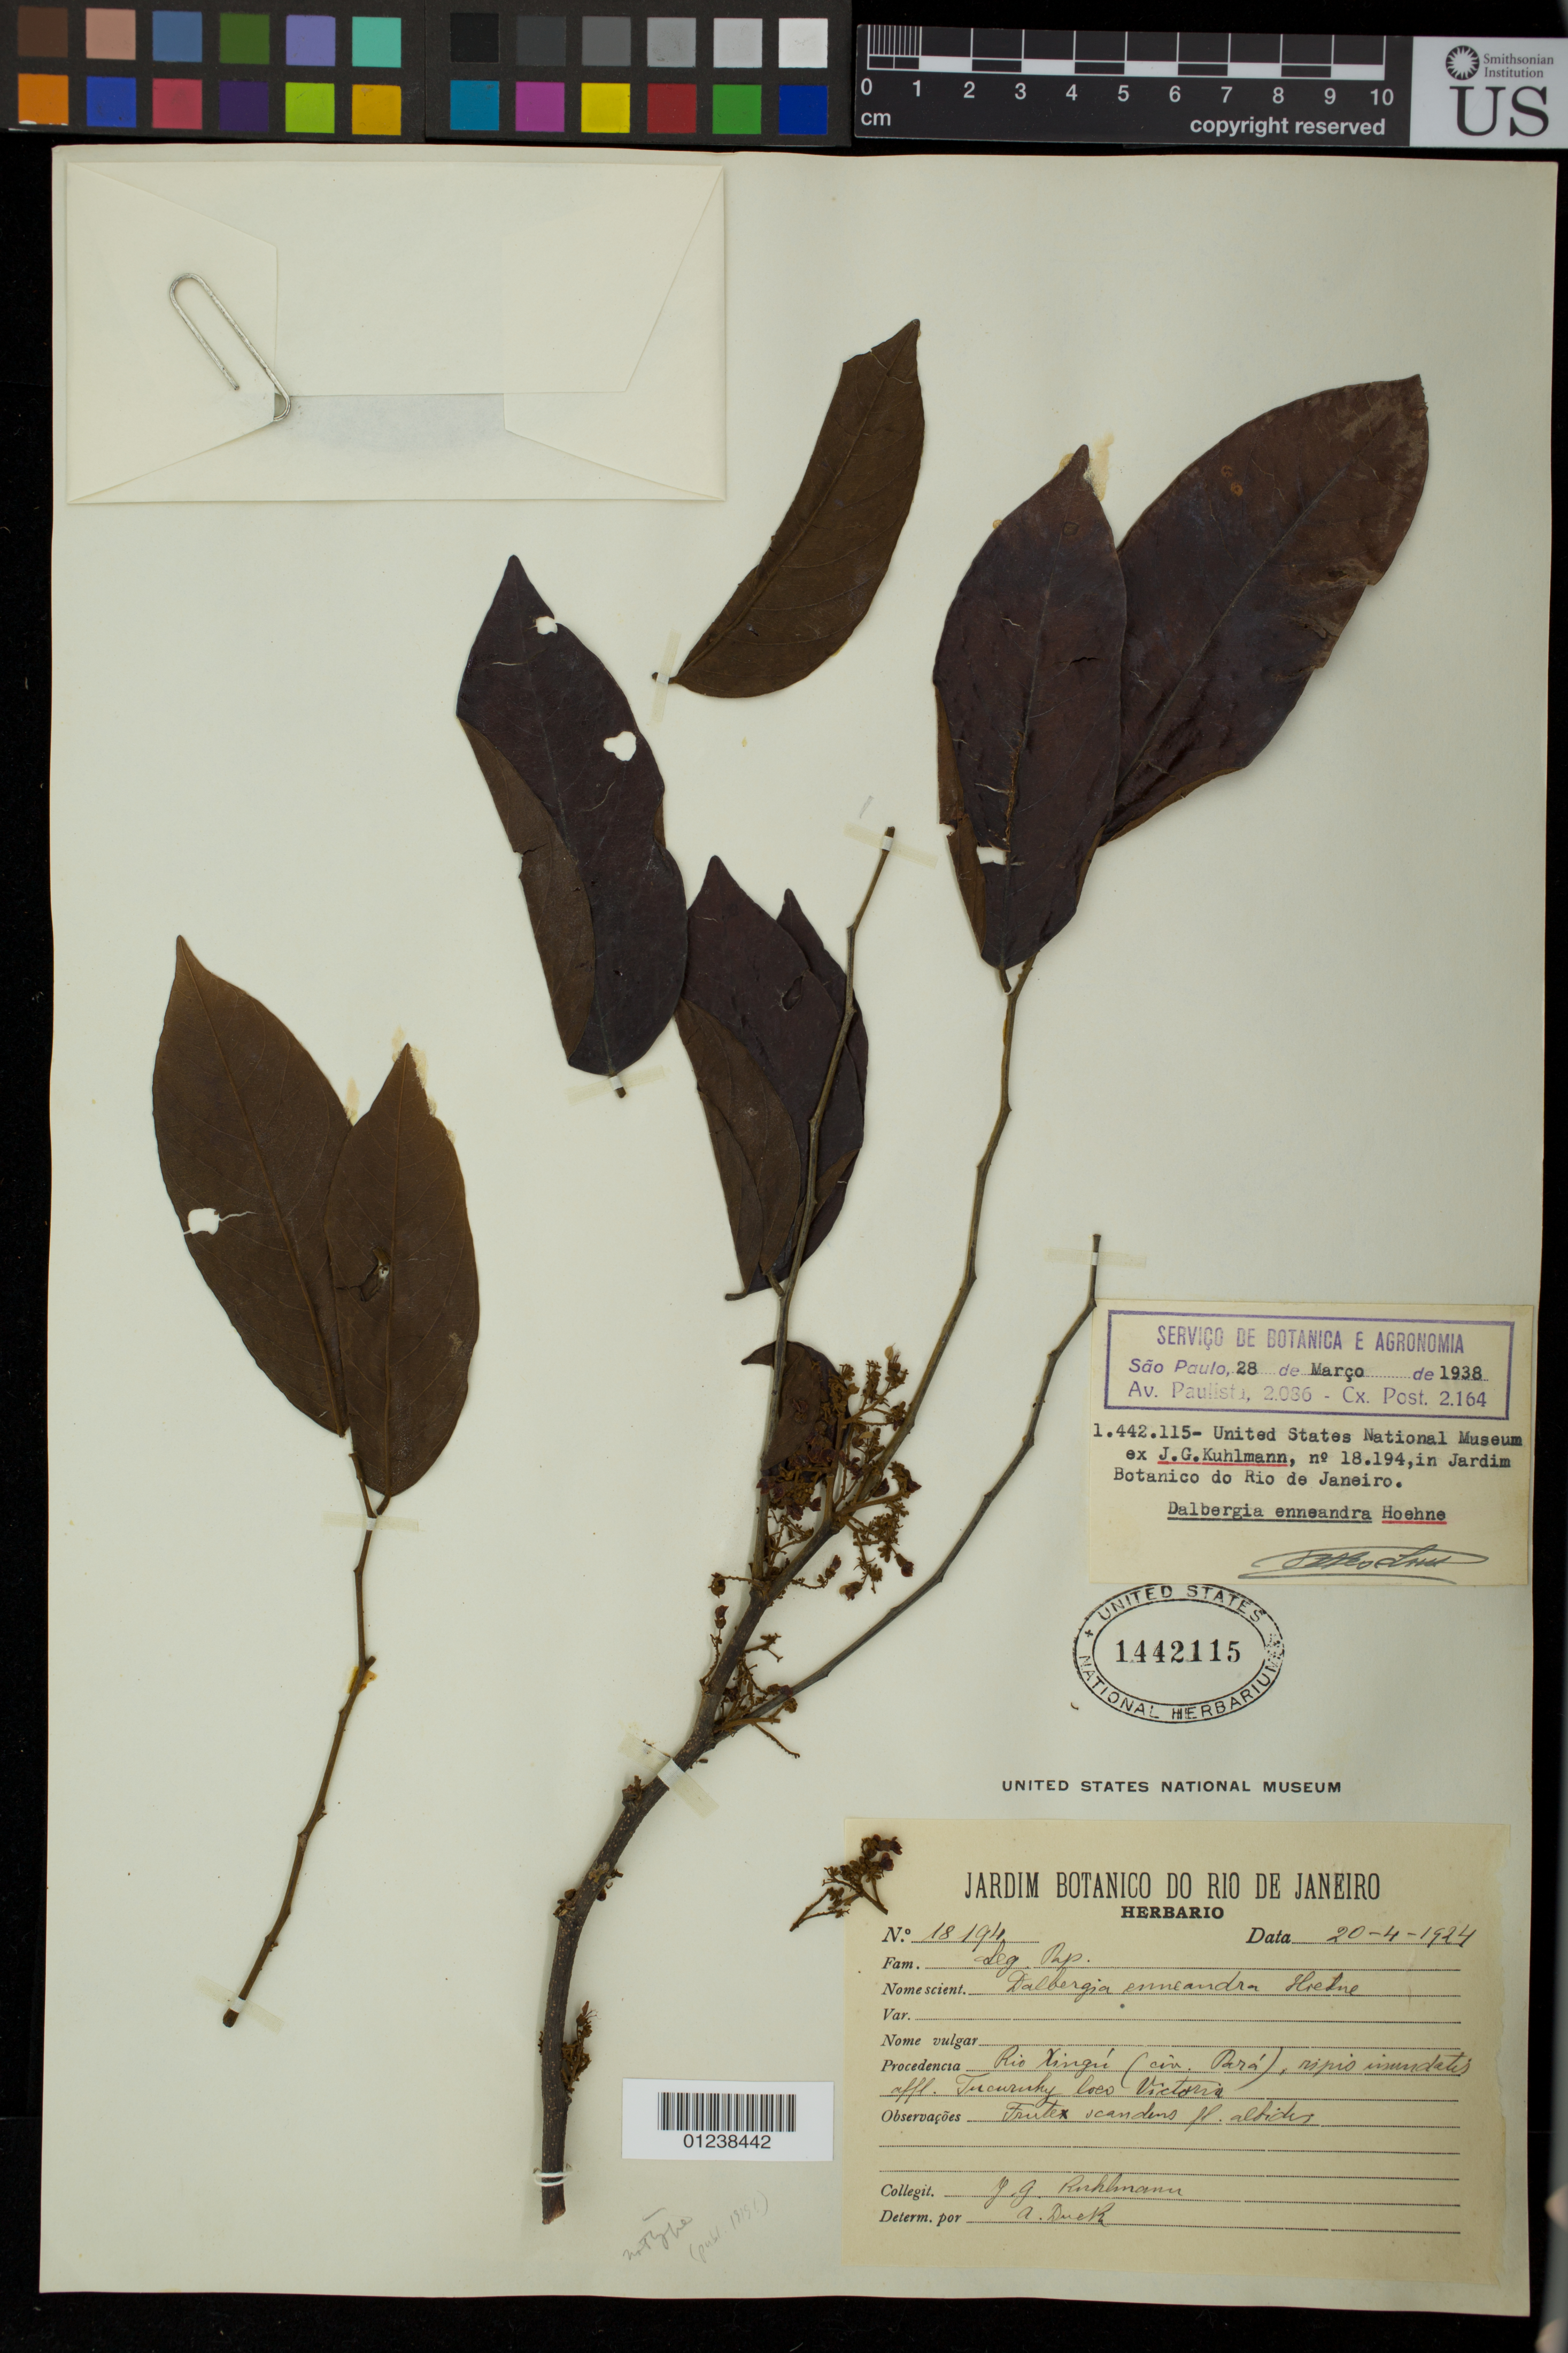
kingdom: Plantae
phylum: Tracheophyta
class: Magnoliopsida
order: Fabales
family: Fabaceae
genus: Dalbergia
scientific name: Dalbergia riedelii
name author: (Benth.) Sandwith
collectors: J. G. Ruhlmann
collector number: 18194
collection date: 1924-04-20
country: Brazil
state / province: Pará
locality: Rio Xingu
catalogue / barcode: US 1442115